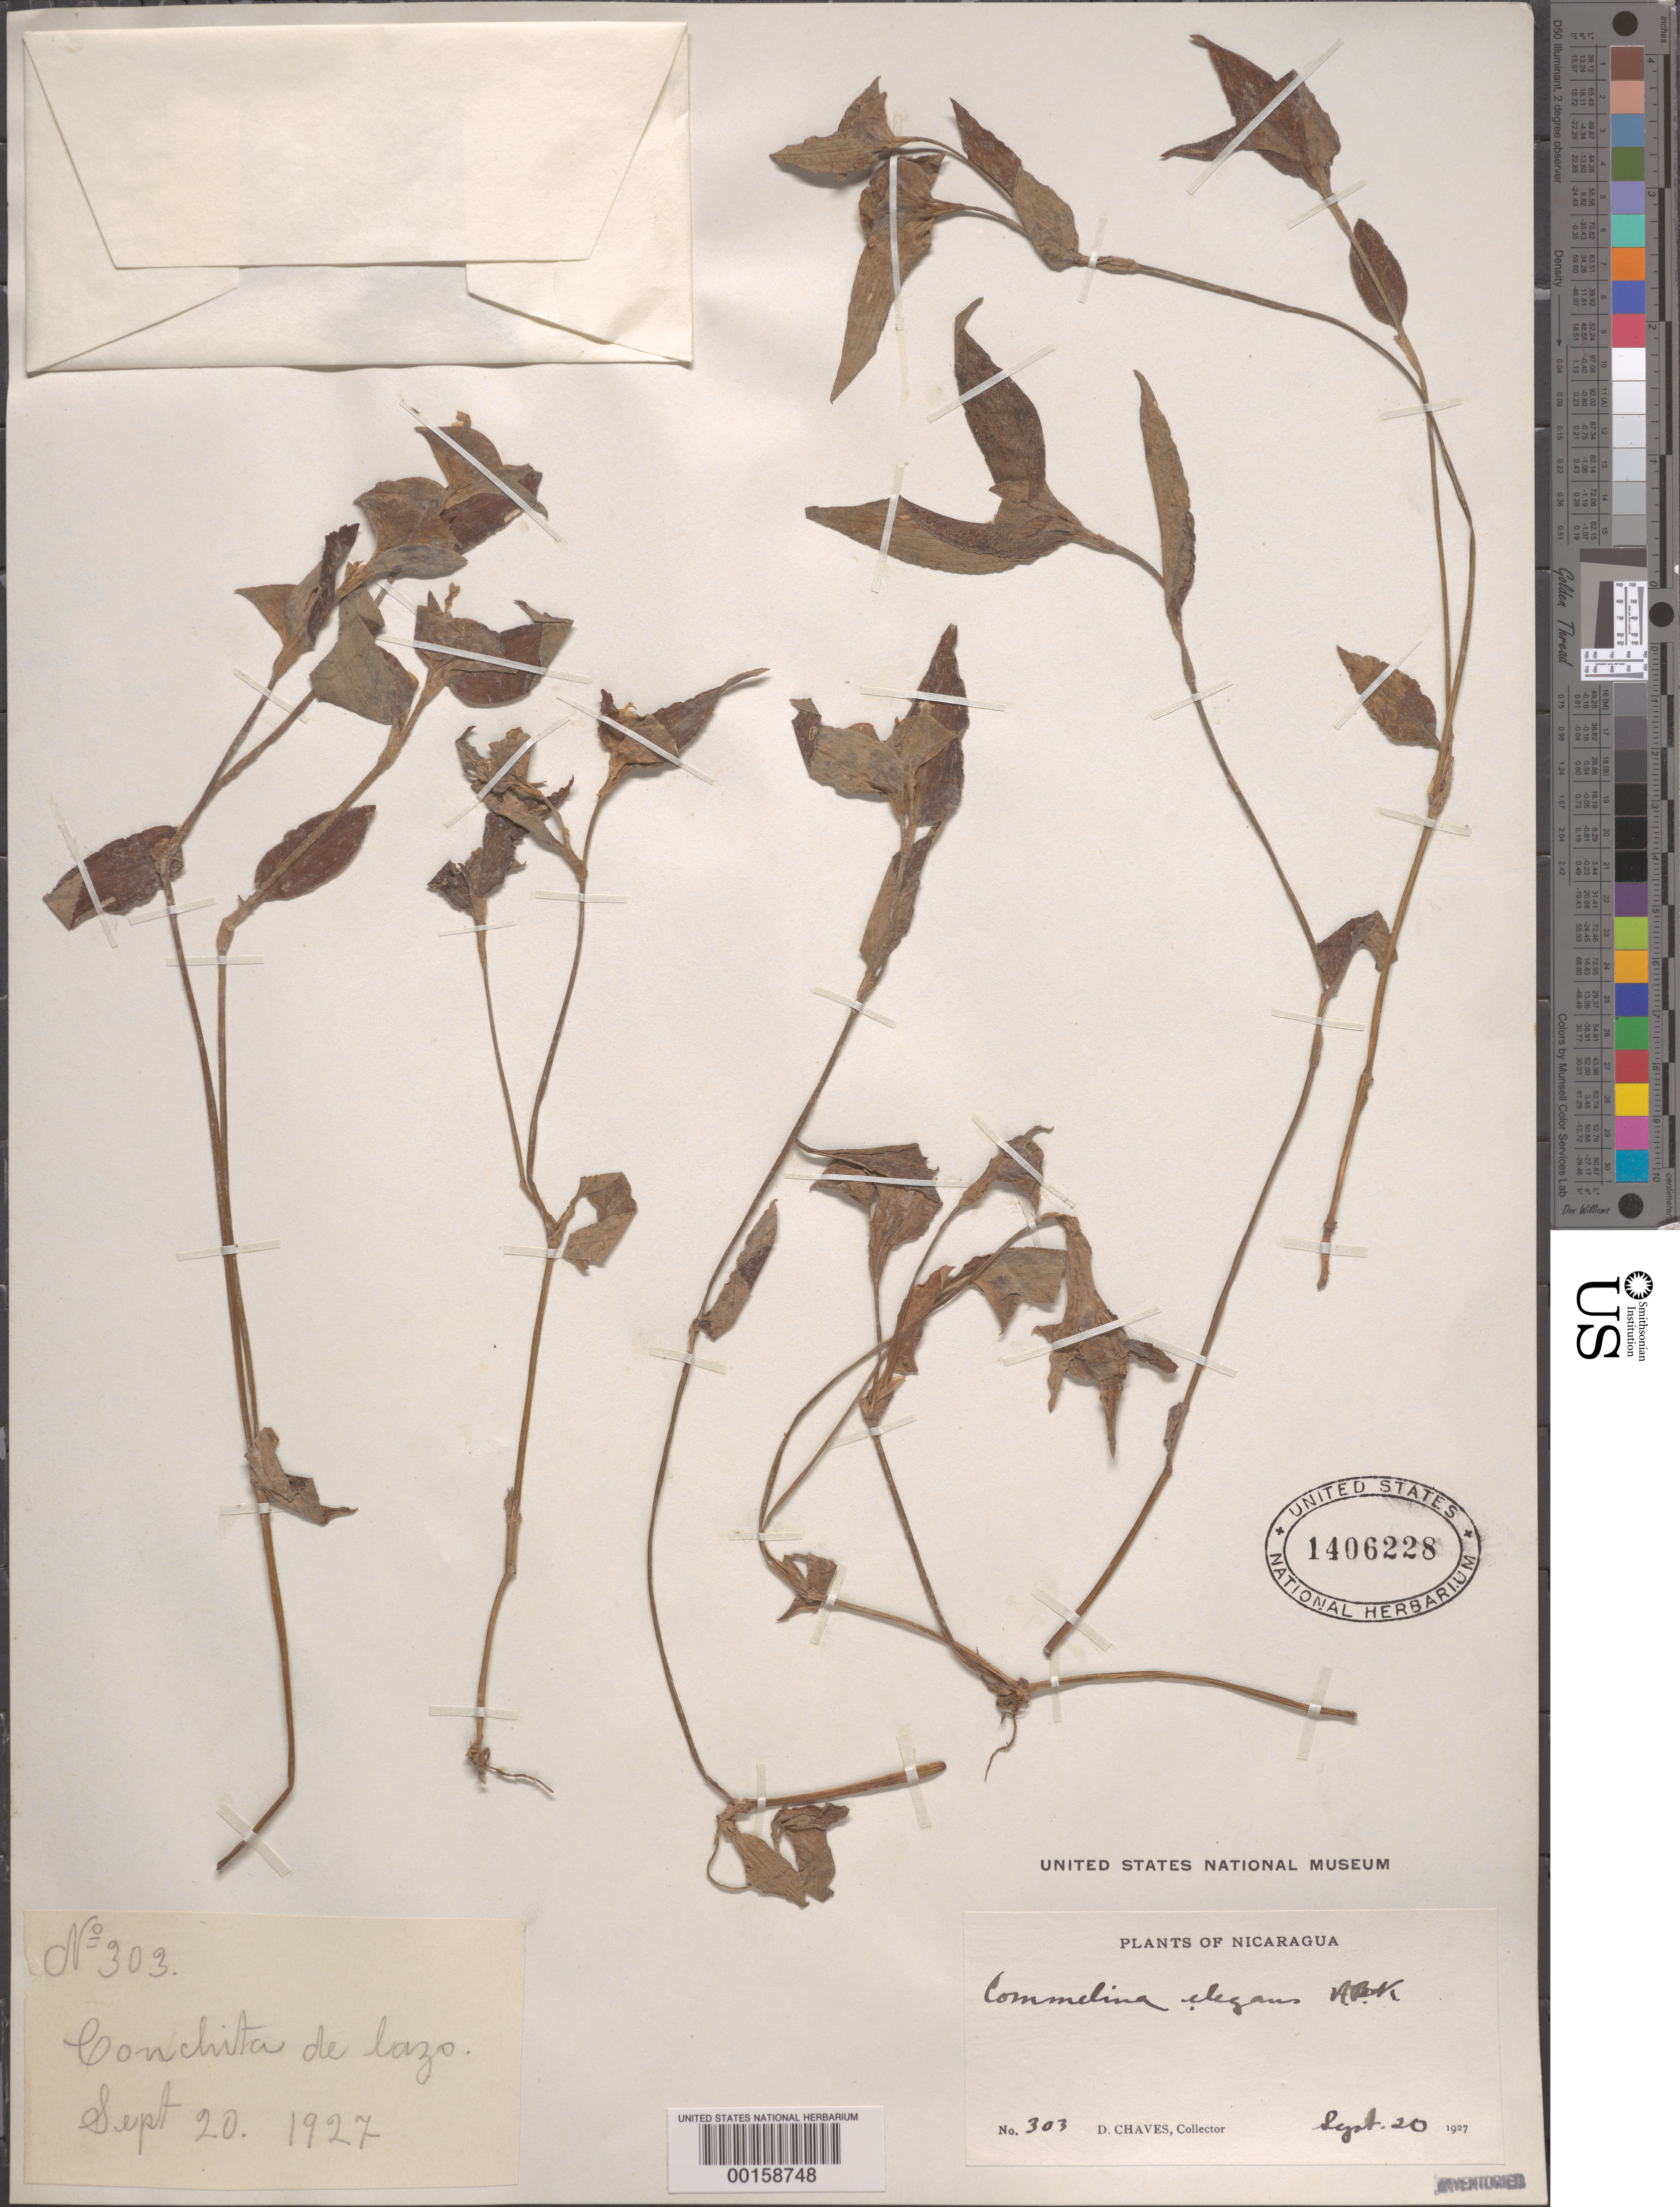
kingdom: Plantae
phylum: Tracheophyta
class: Liliopsida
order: Commelinales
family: Commelinaceae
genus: Commelina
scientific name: Commelina erecta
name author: L.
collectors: D. Chaves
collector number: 303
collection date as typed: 20 Sep 1927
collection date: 1927-09-20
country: Nicaragua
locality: Conchita de lazo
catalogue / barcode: US 1406228